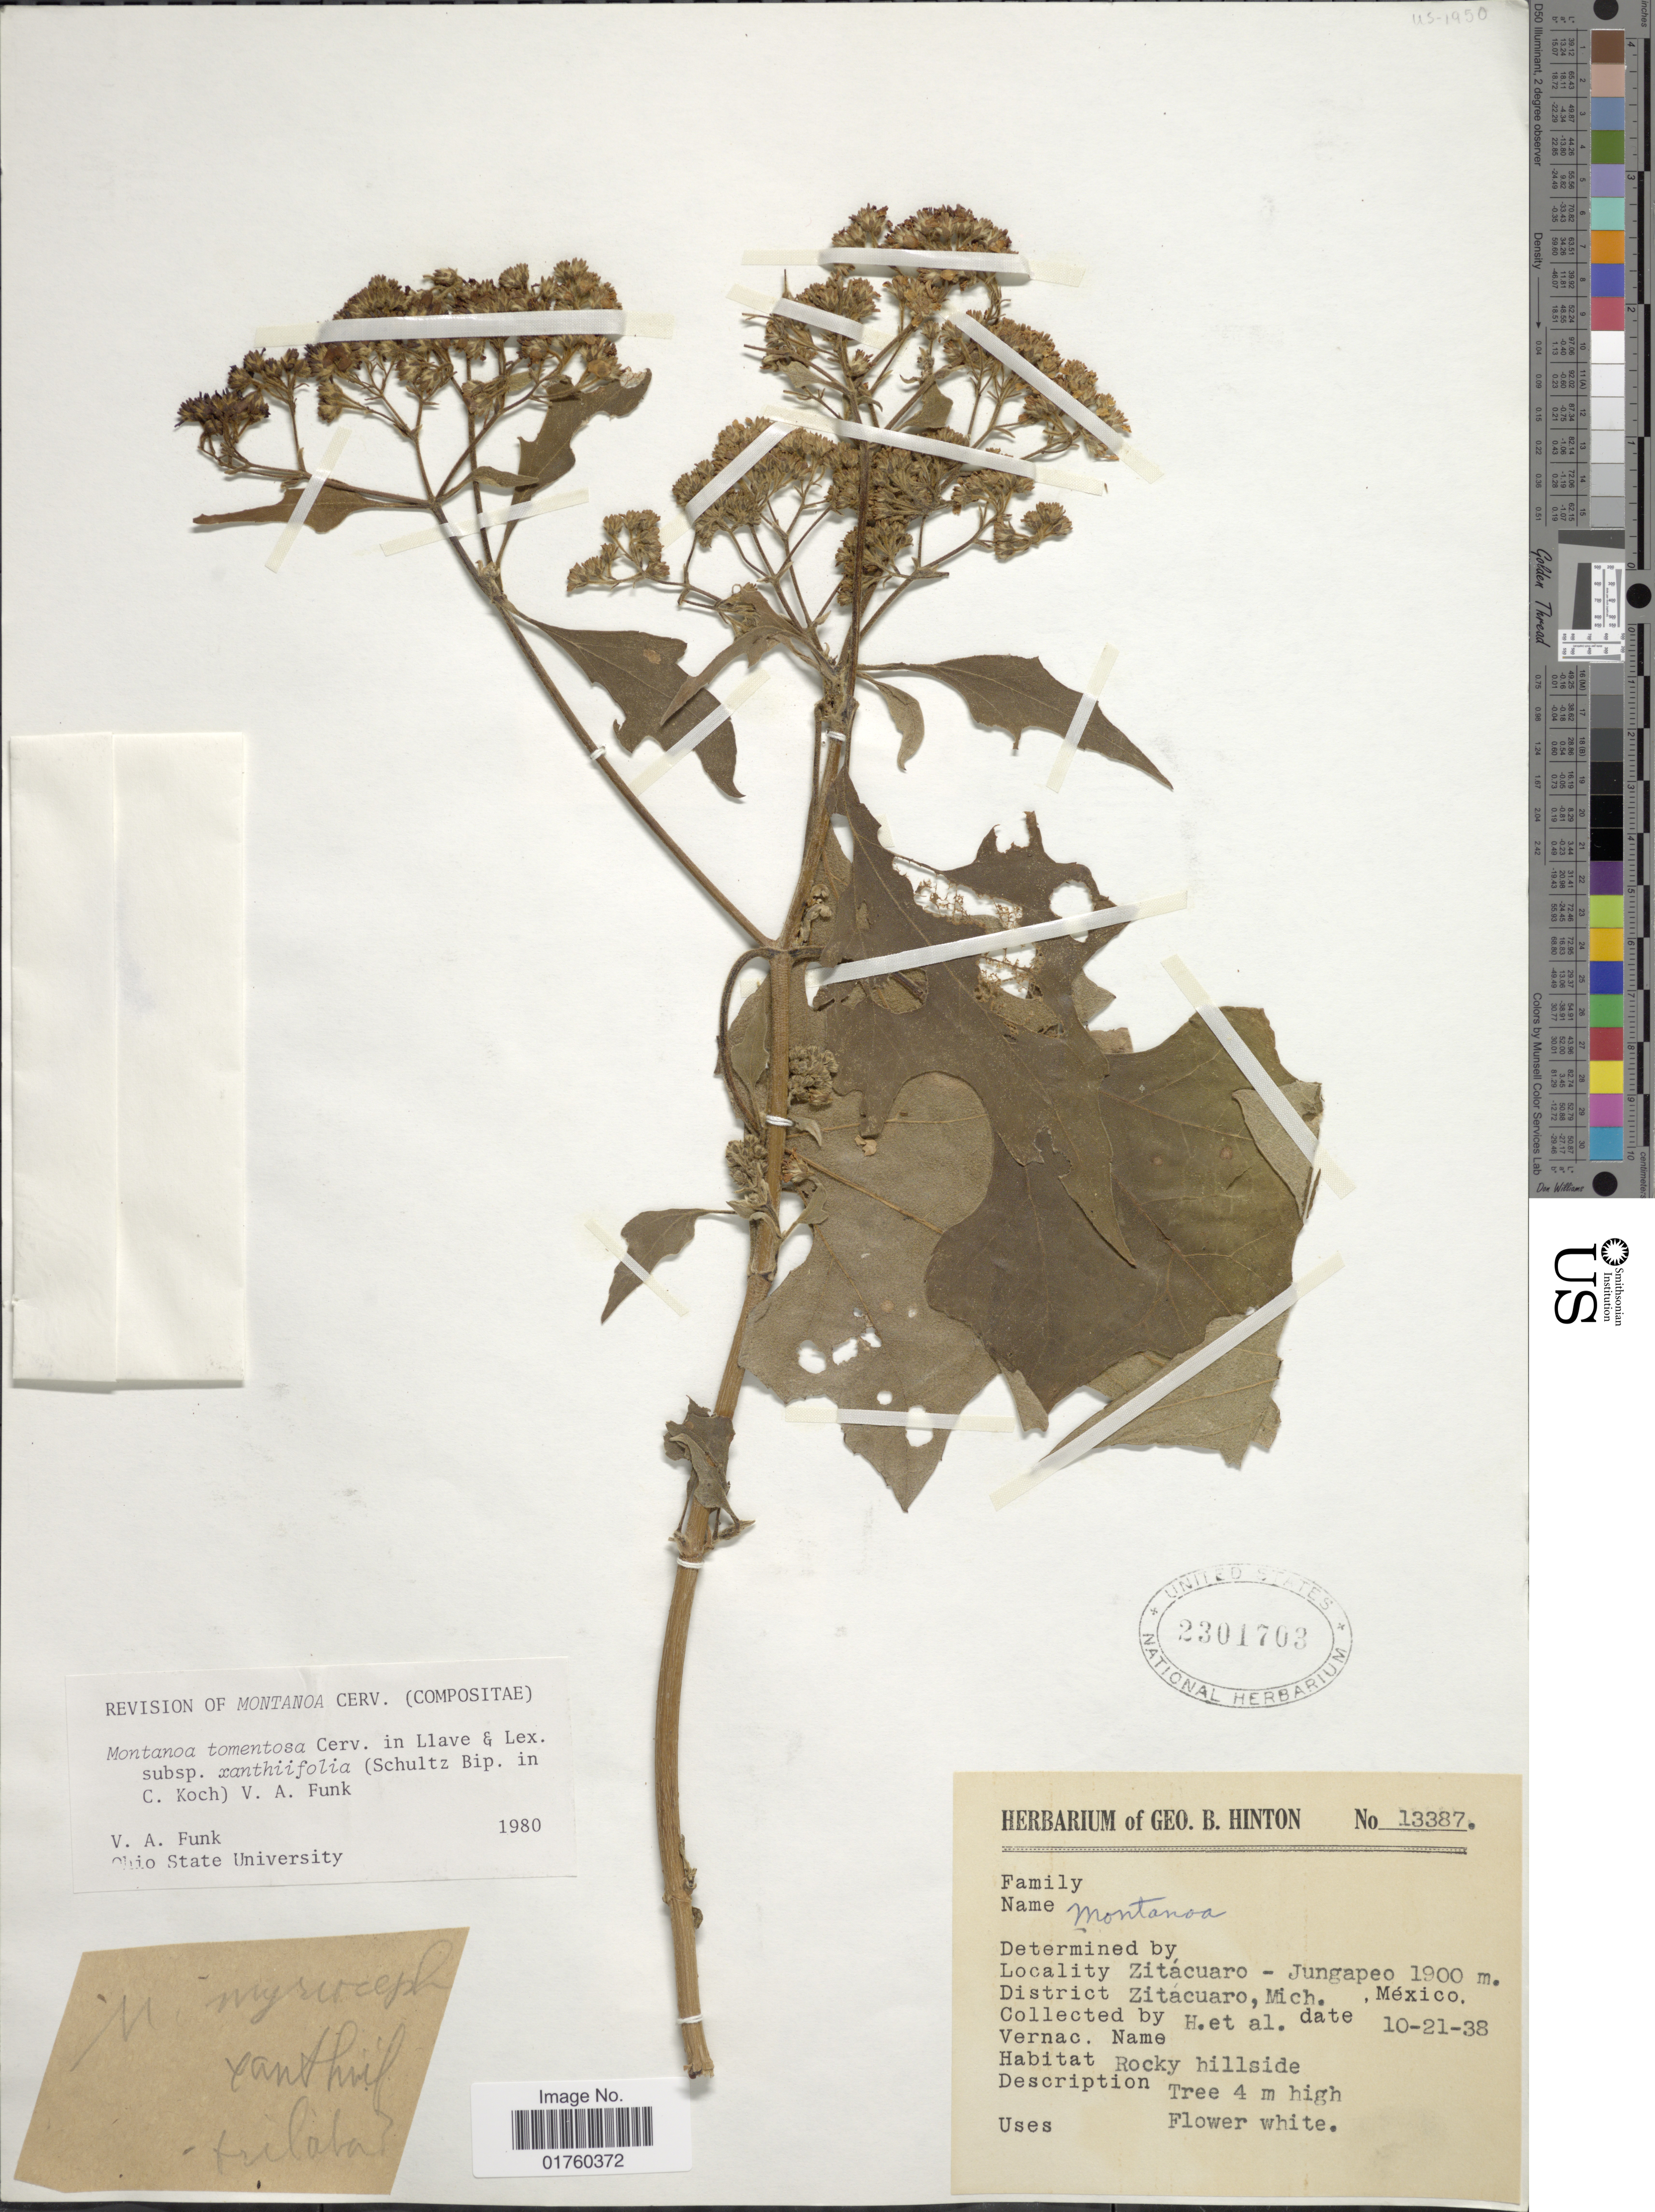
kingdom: Plantae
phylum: Tracheophyta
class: Magnoliopsida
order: Asterales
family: Asteraceae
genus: Montanoa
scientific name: Montanoa tomentosa subsp. xanthiifolia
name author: (Sch. Bip. in C. Koch) V.A. Funk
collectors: G. B. Hinton & et al.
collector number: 13387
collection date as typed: Transcribed d/m/y: 21/10/38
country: Mexico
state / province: Michoacán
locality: Zitacuaro-Jungapeo, District Zitacuaro.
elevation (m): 1900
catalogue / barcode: US 2301703